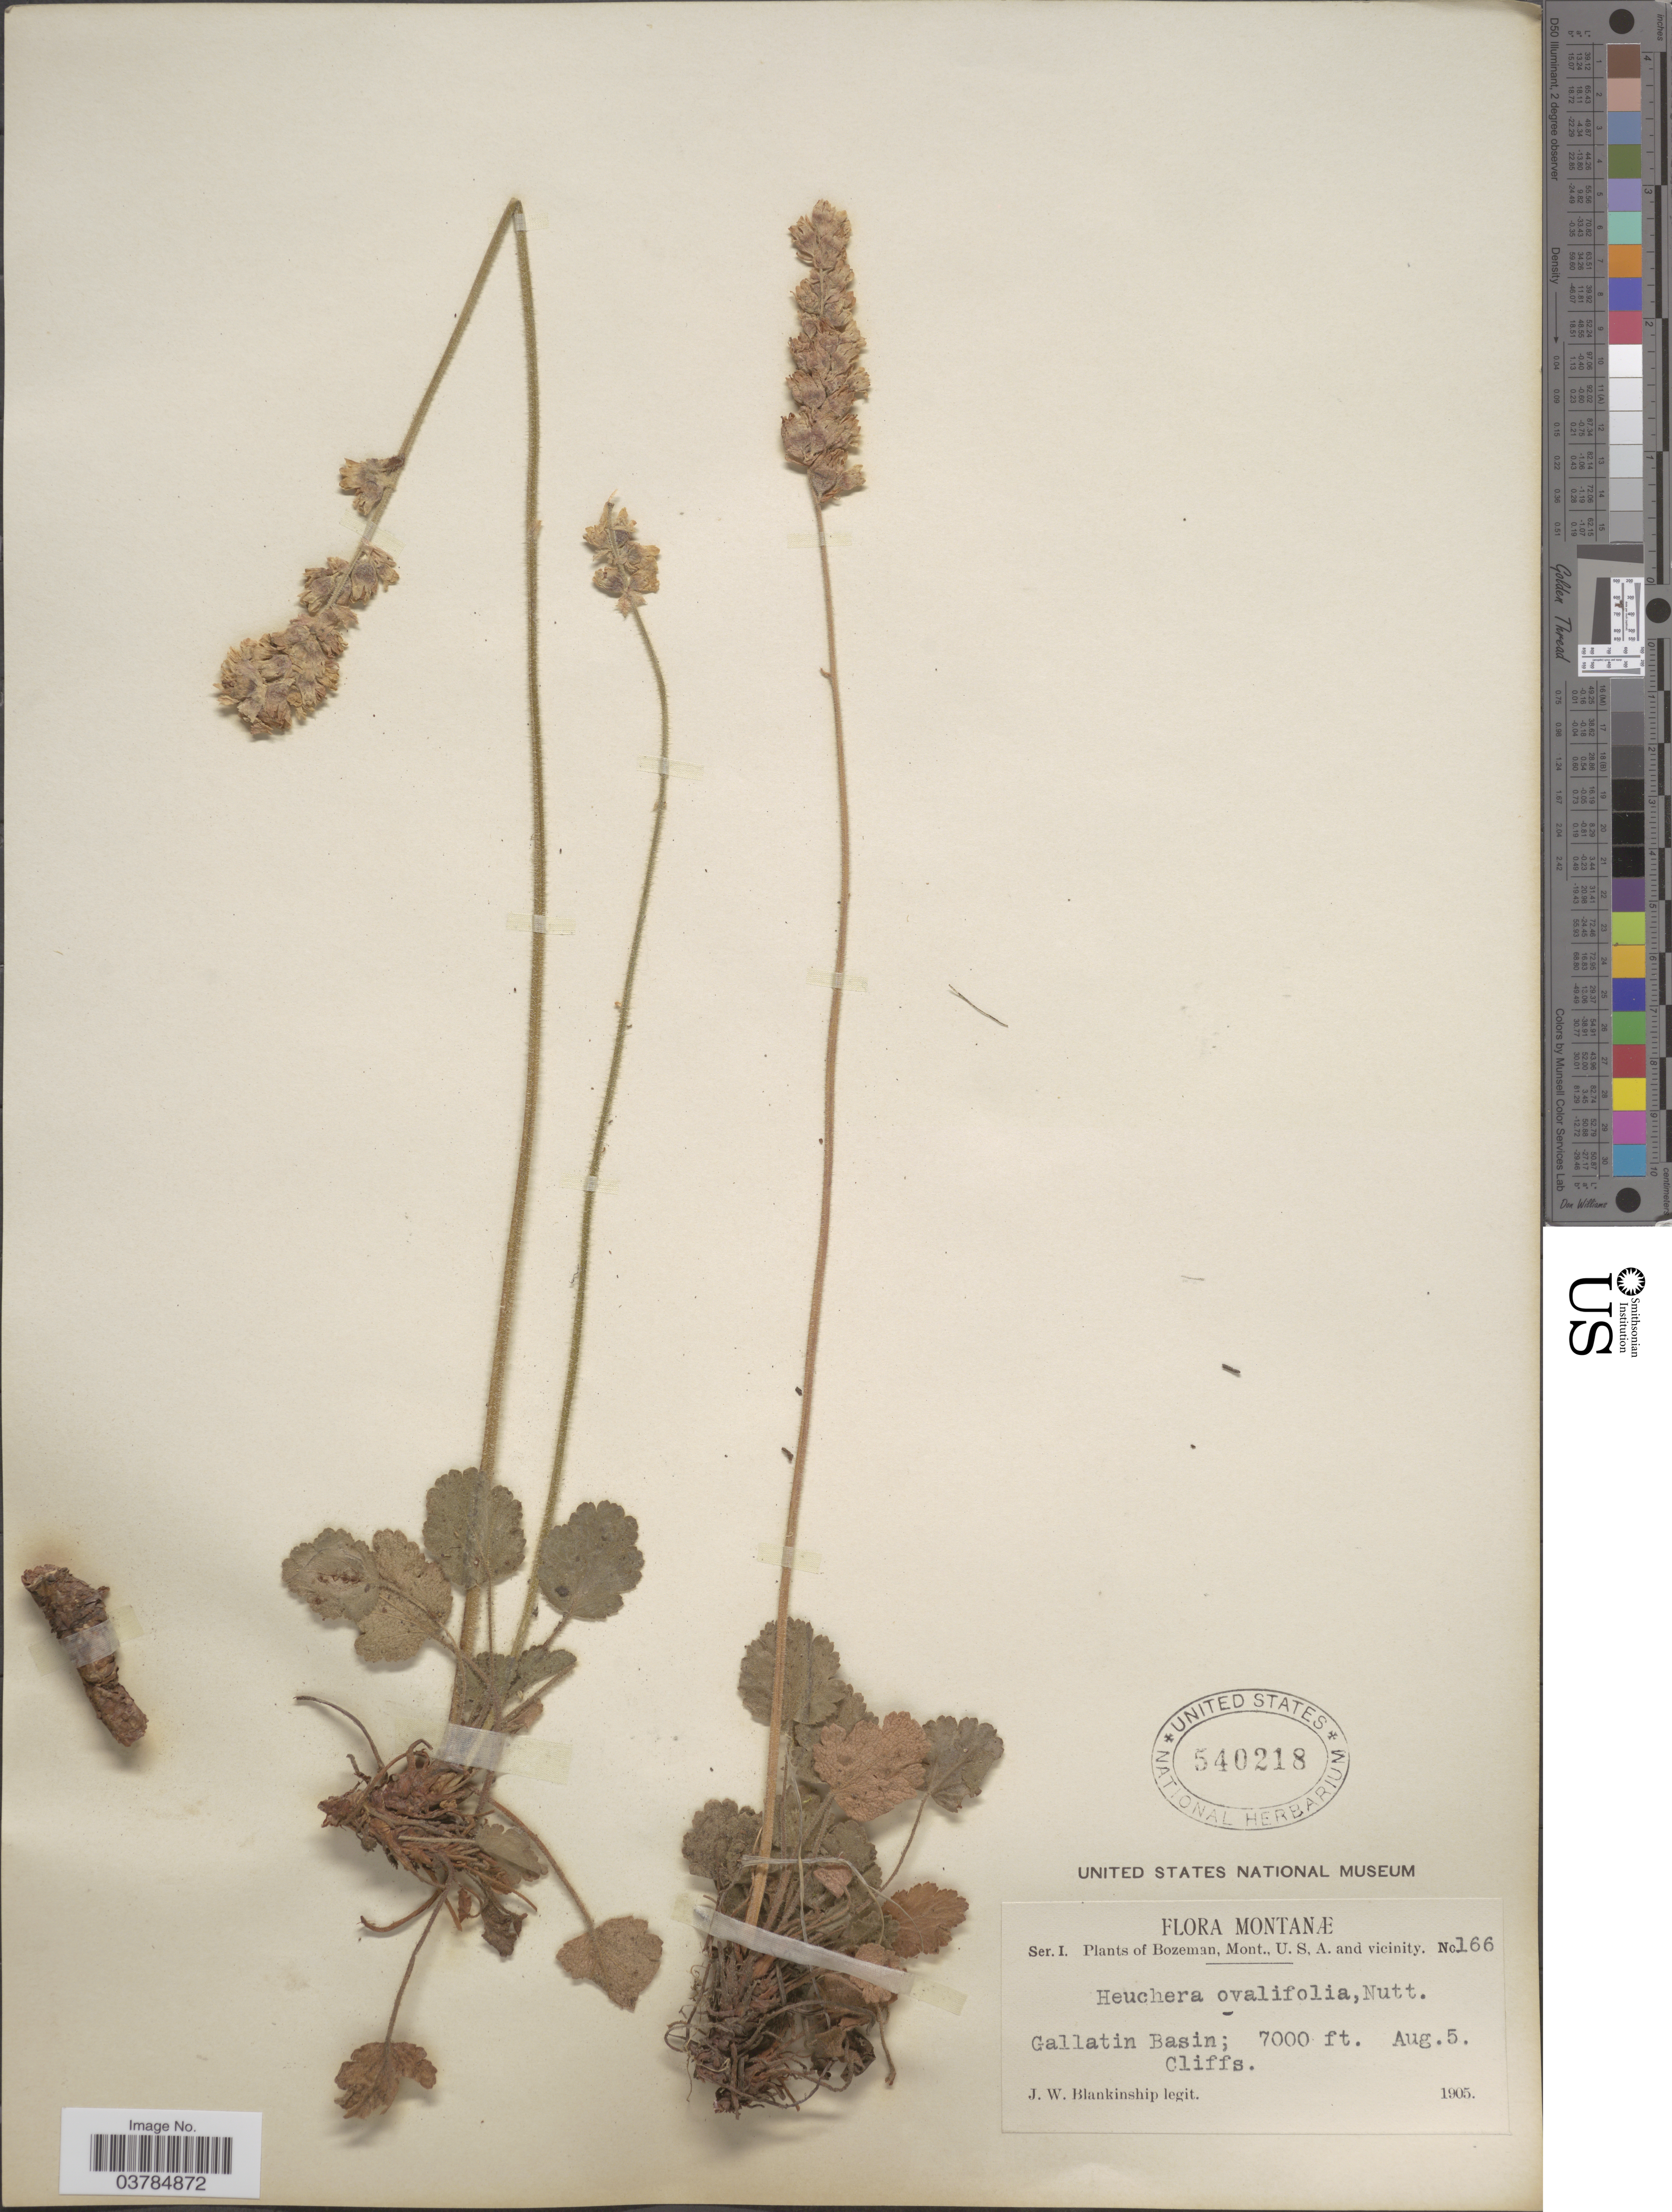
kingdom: Plantae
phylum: Tracheophyta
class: Magnoliopsida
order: Saxifragales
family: Saxifragaceae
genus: Heuchera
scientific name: Heuchera ovalifolia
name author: Torr. & A. Gray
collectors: J. W. Blankinship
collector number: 166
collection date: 1905-08-05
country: United States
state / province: Montana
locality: Bozema, U.S.A. and vicinity. Galatin Basin.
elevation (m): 2134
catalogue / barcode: US 540218